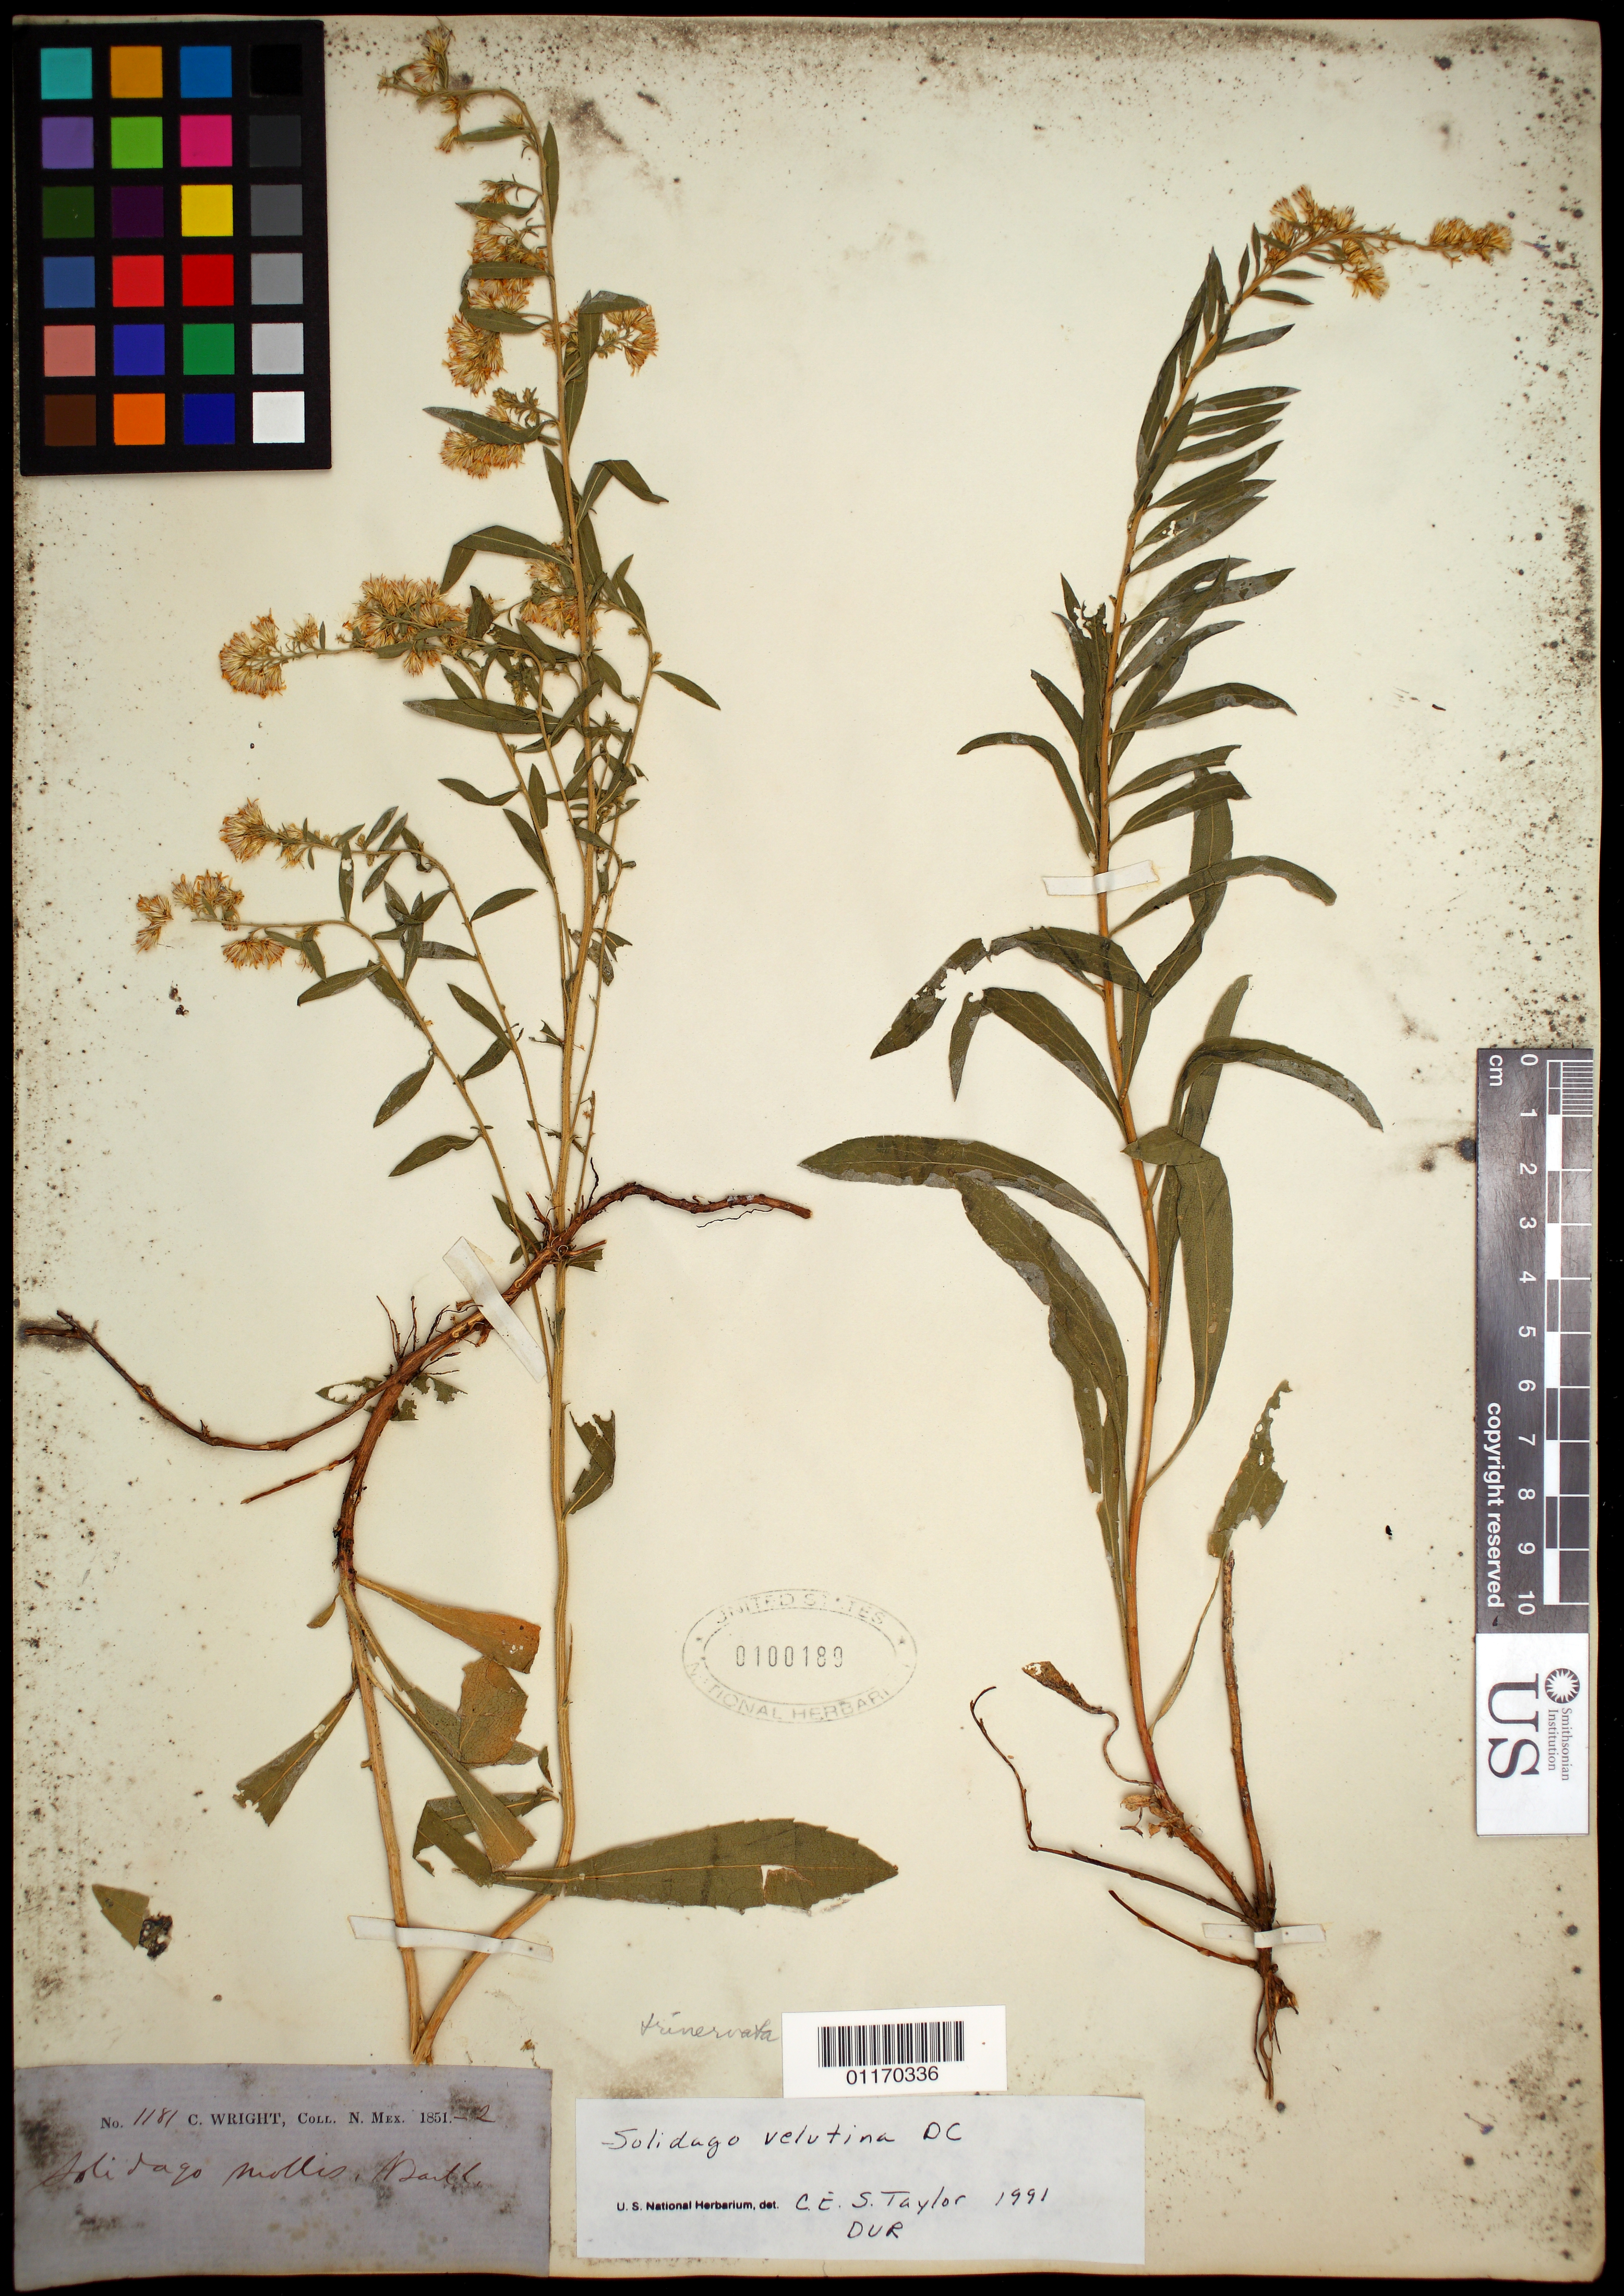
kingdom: Plantae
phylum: Tracheophyta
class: Magnoliopsida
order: Asterales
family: Asteraceae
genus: Solidago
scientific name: Solidago velutina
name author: DC.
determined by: Taylor, Constance E. S.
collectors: C. Wright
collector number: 1181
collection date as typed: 1851 to -- --- 1852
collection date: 1851/1852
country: United States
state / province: New Mexico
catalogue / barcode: US 100189